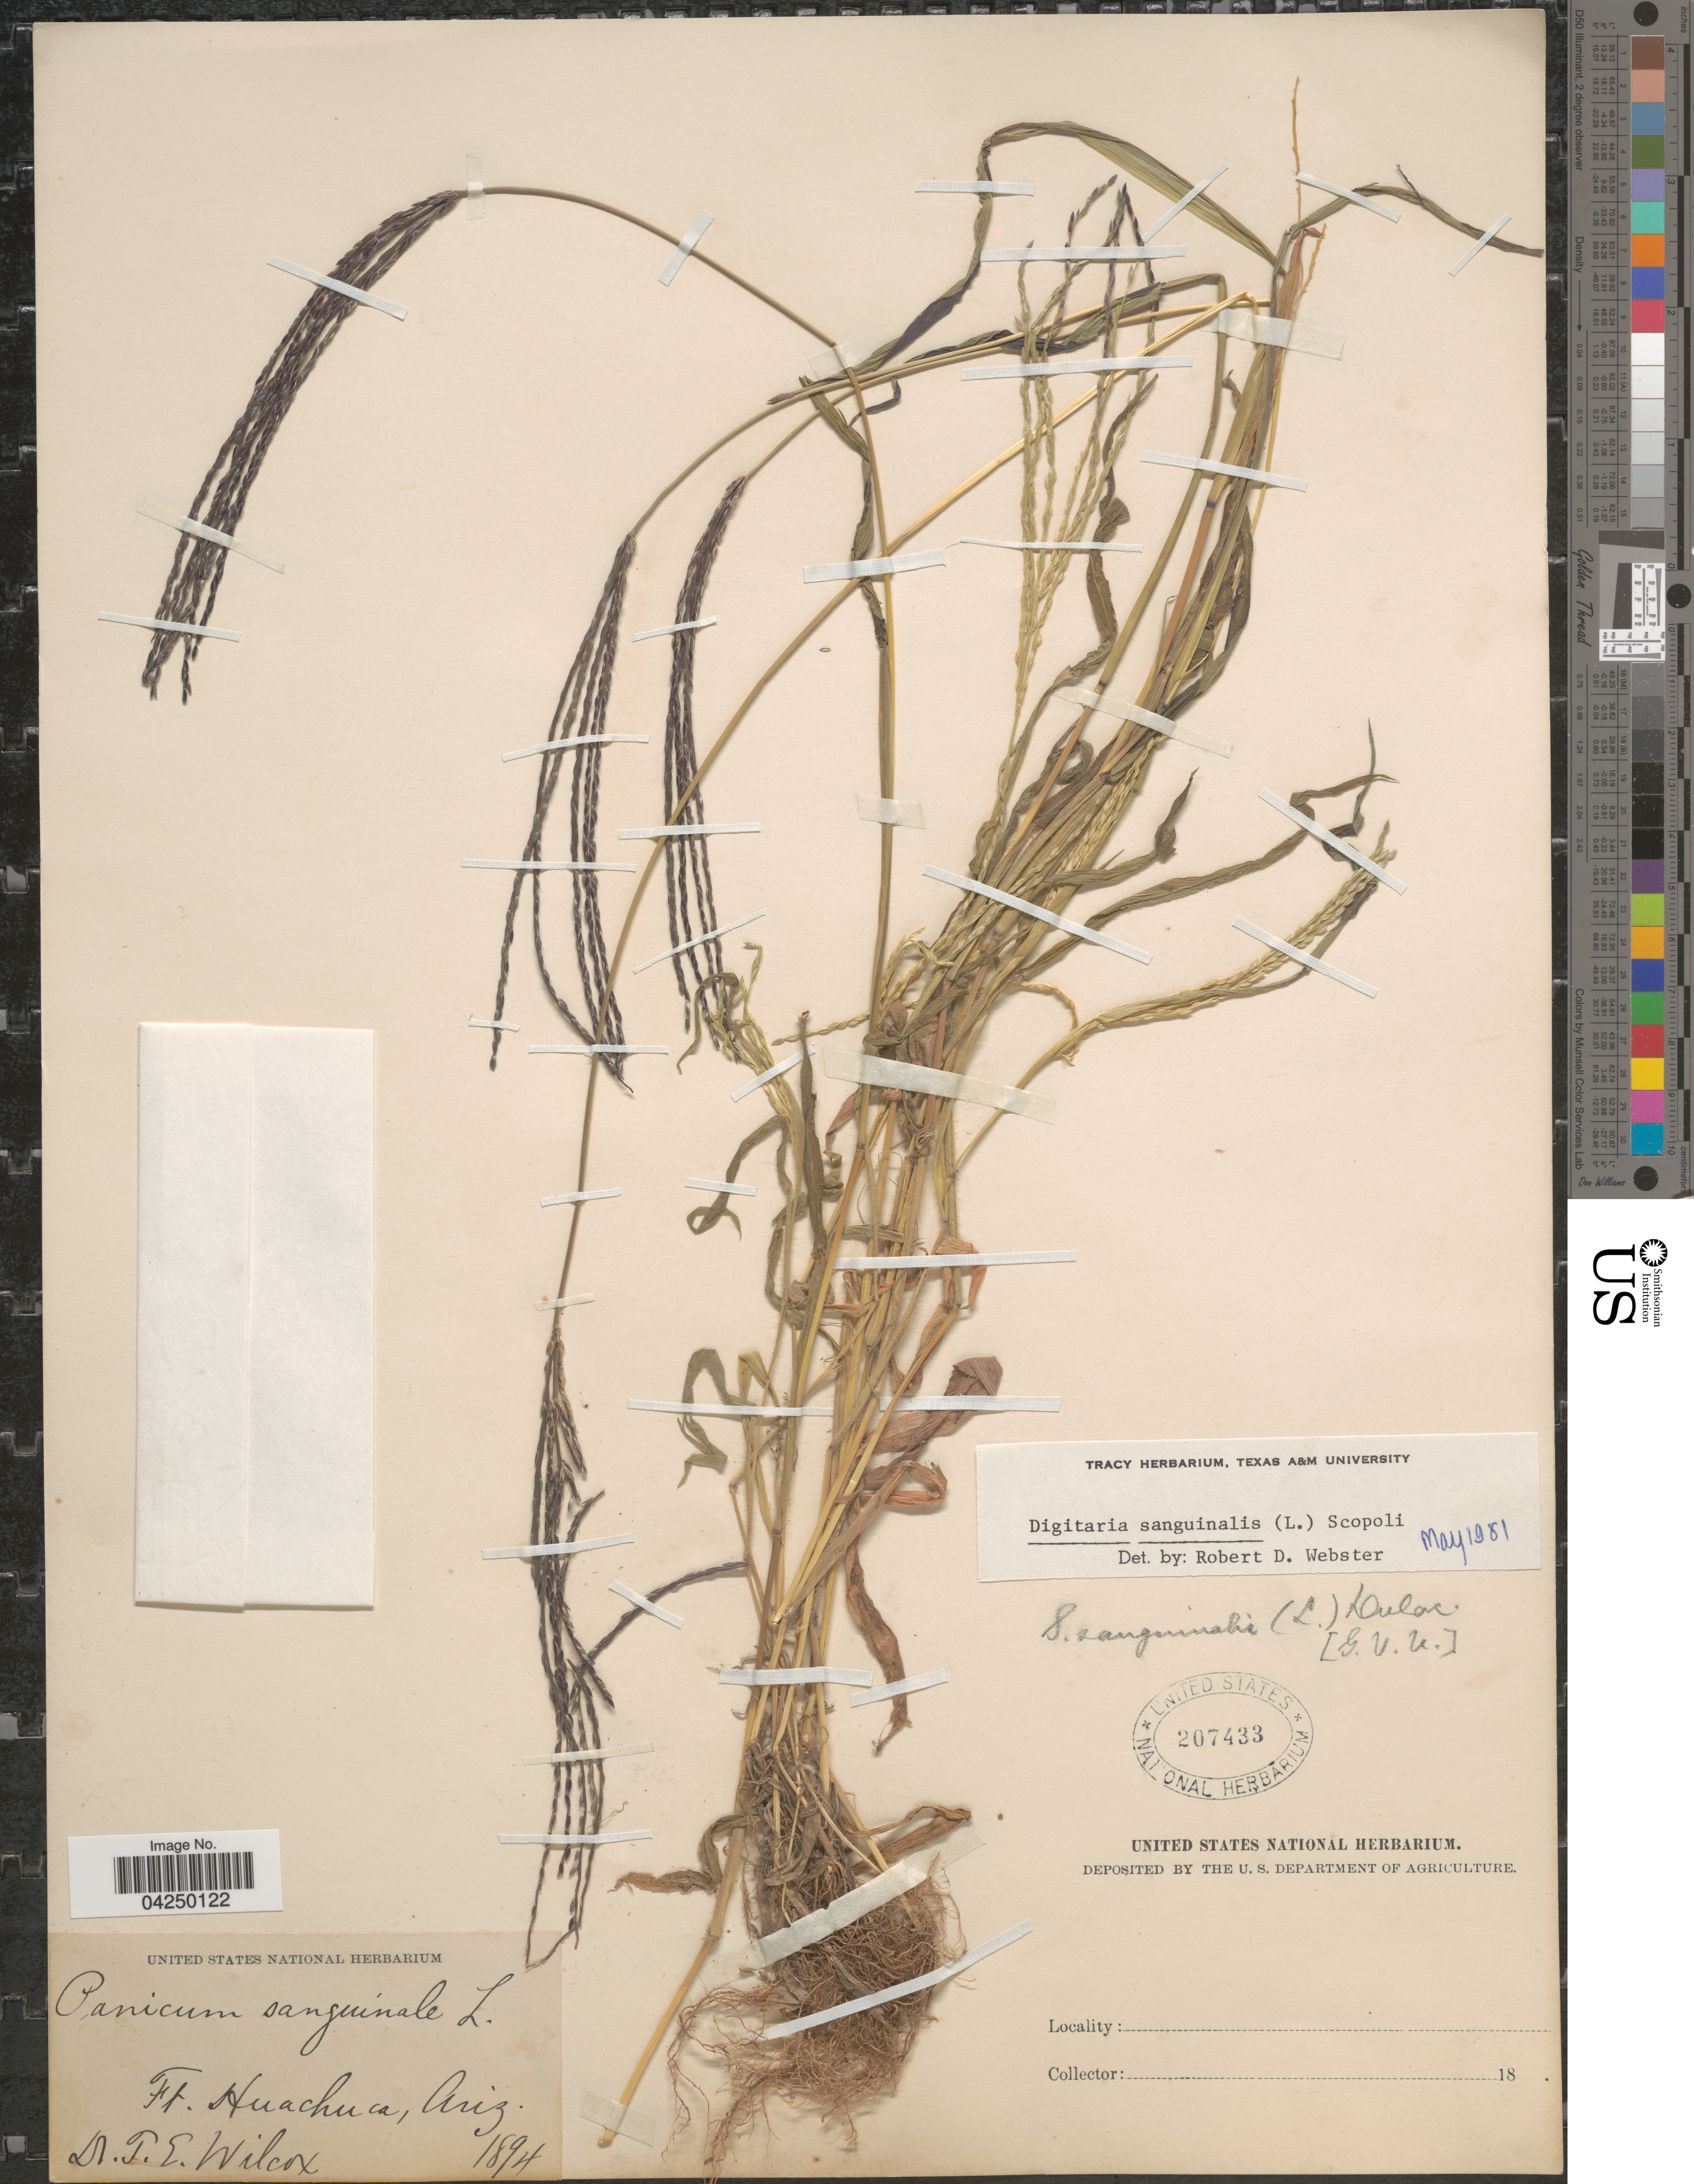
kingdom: Plantae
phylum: Tracheophyta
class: Liliopsida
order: Poales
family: Poaceae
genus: Digitaria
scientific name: Digitaria sanguinalis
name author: (L.) Scop.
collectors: T. E. Wilcox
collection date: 1894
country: United States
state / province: Arizona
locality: Ft. Huachuca.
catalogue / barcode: US 207433